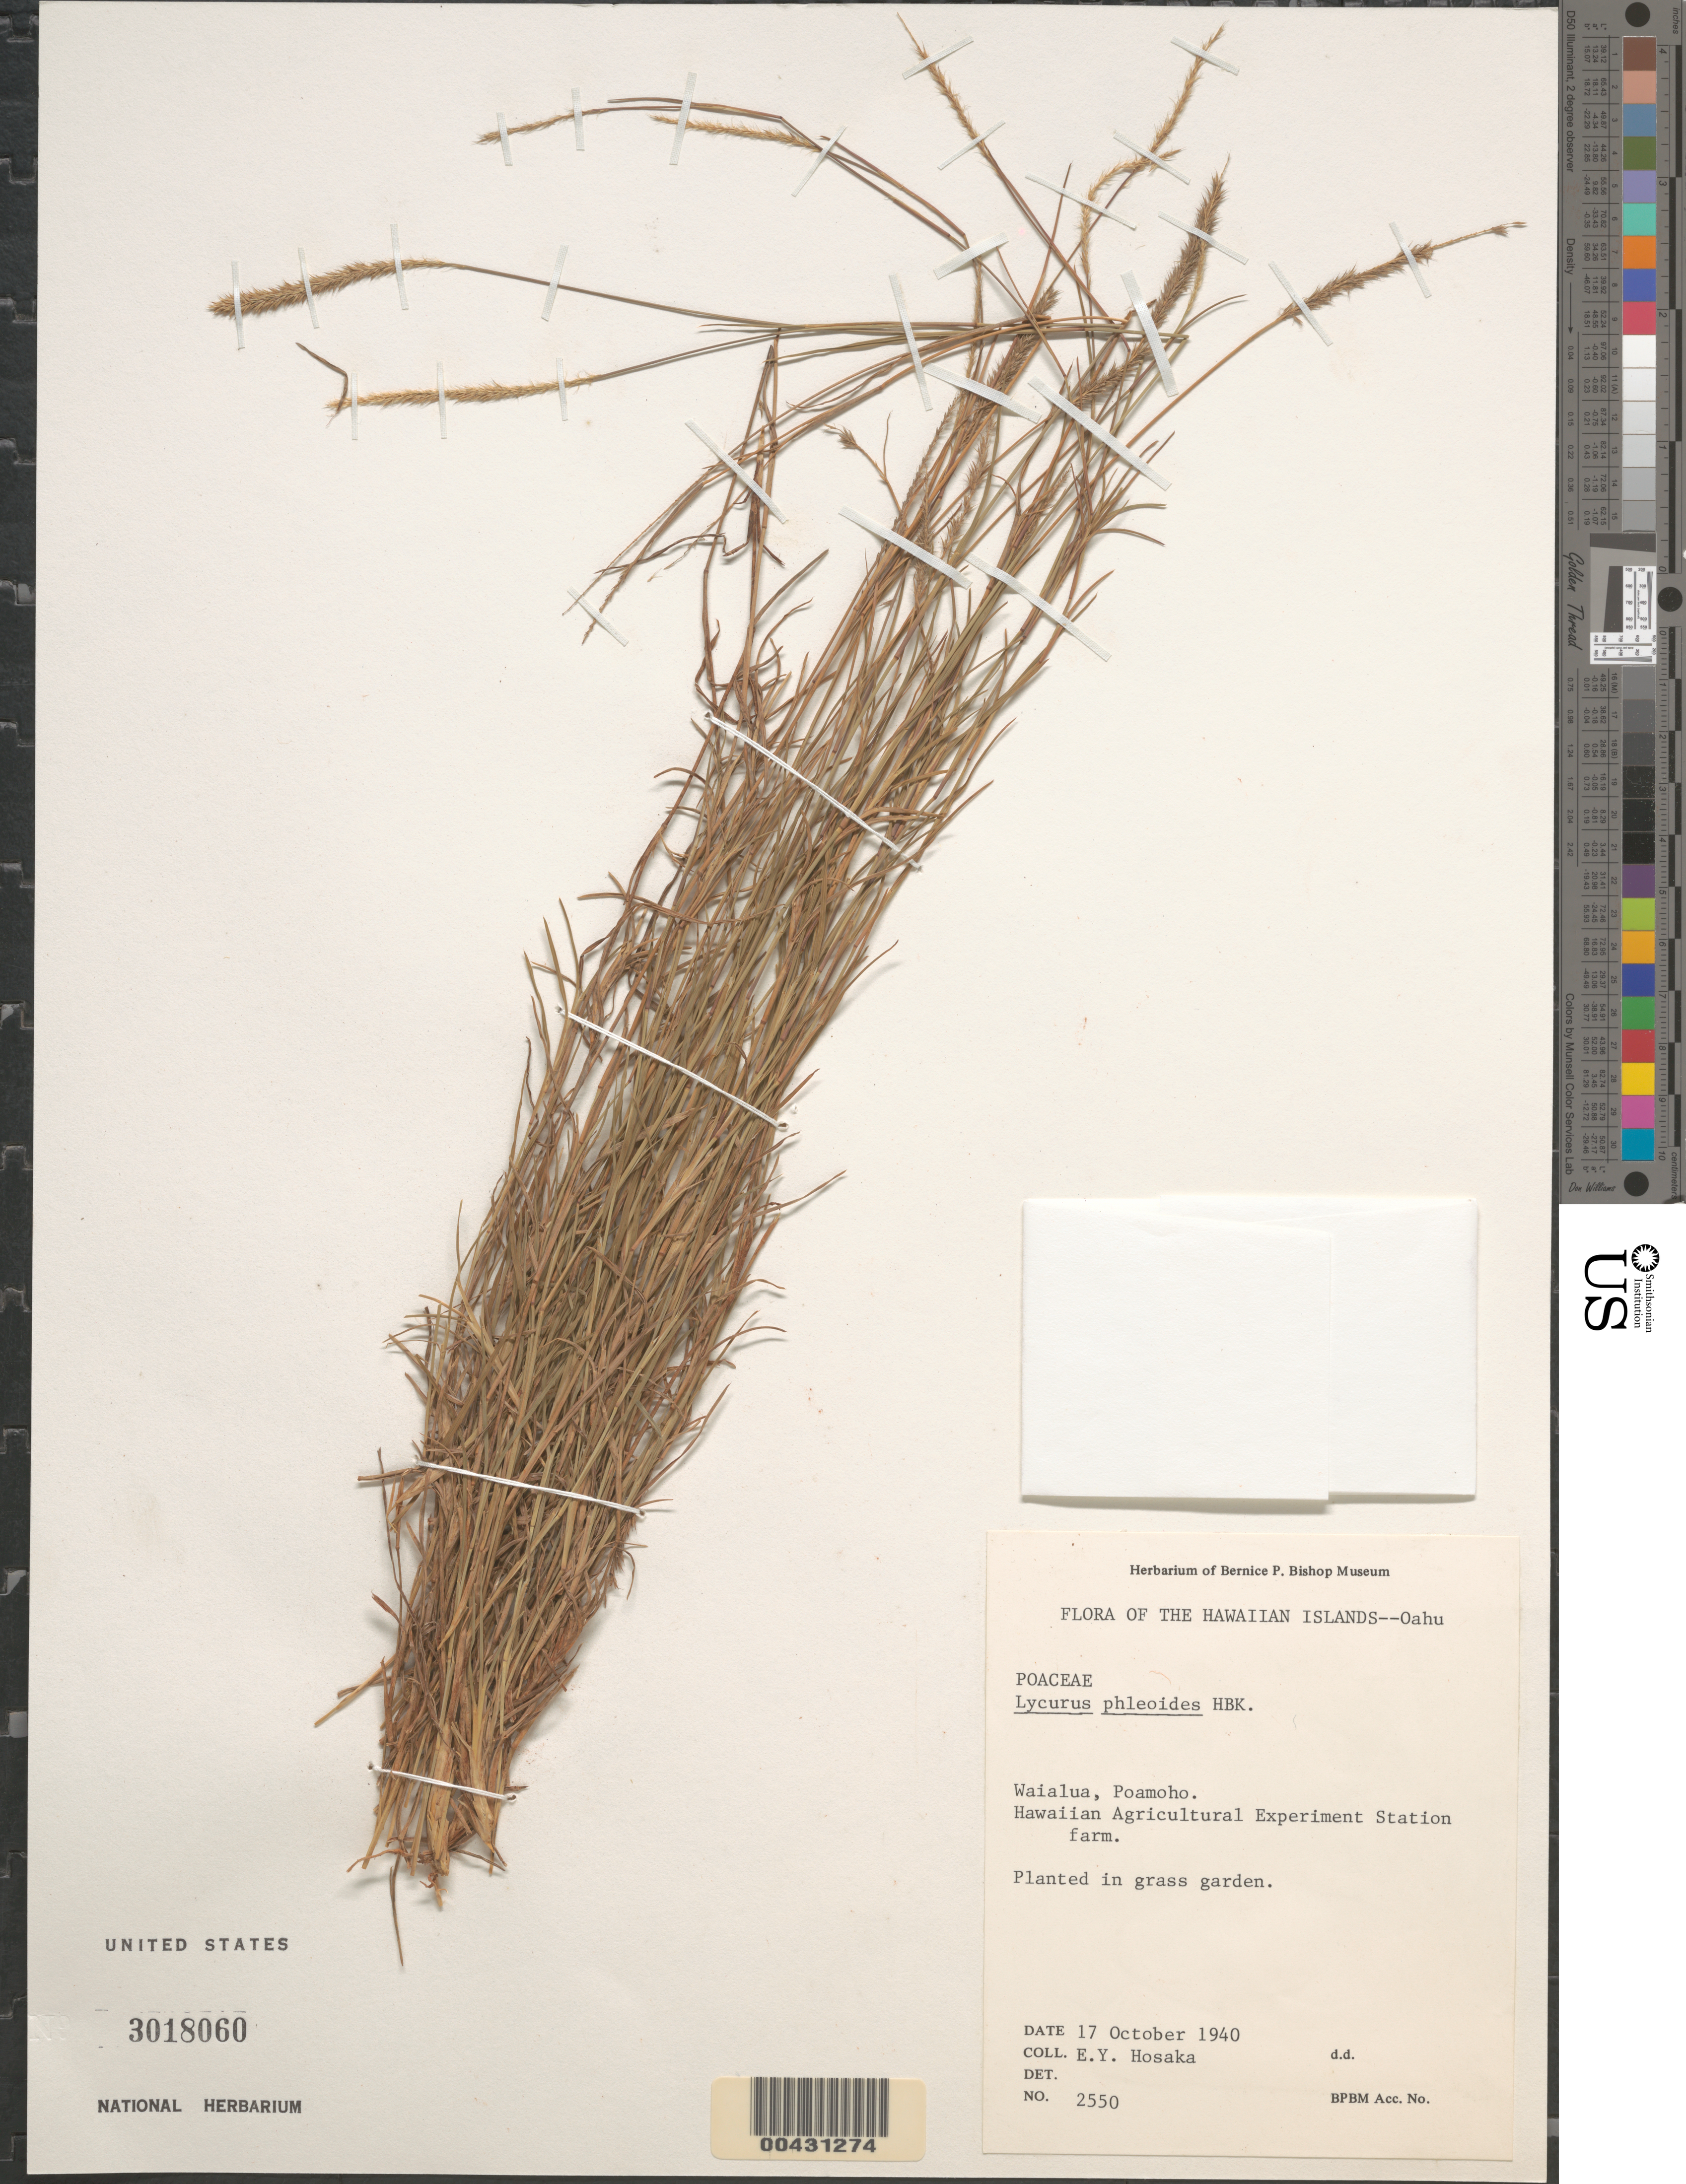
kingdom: Plantae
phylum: Tracheophyta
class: Liliopsida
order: Poales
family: Poaceae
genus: Muhlenbergia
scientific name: Muhlenbergia phleoides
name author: (Kunth) Columbus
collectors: E. Y. Hosaka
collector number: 2550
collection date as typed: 17 Oct 1940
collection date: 1940-10-17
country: United States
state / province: Hawaii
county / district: Honolulu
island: Oahu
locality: Waialua, Poamoho; Hawaiian Agricultural Experiment Station farm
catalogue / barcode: US 3018060